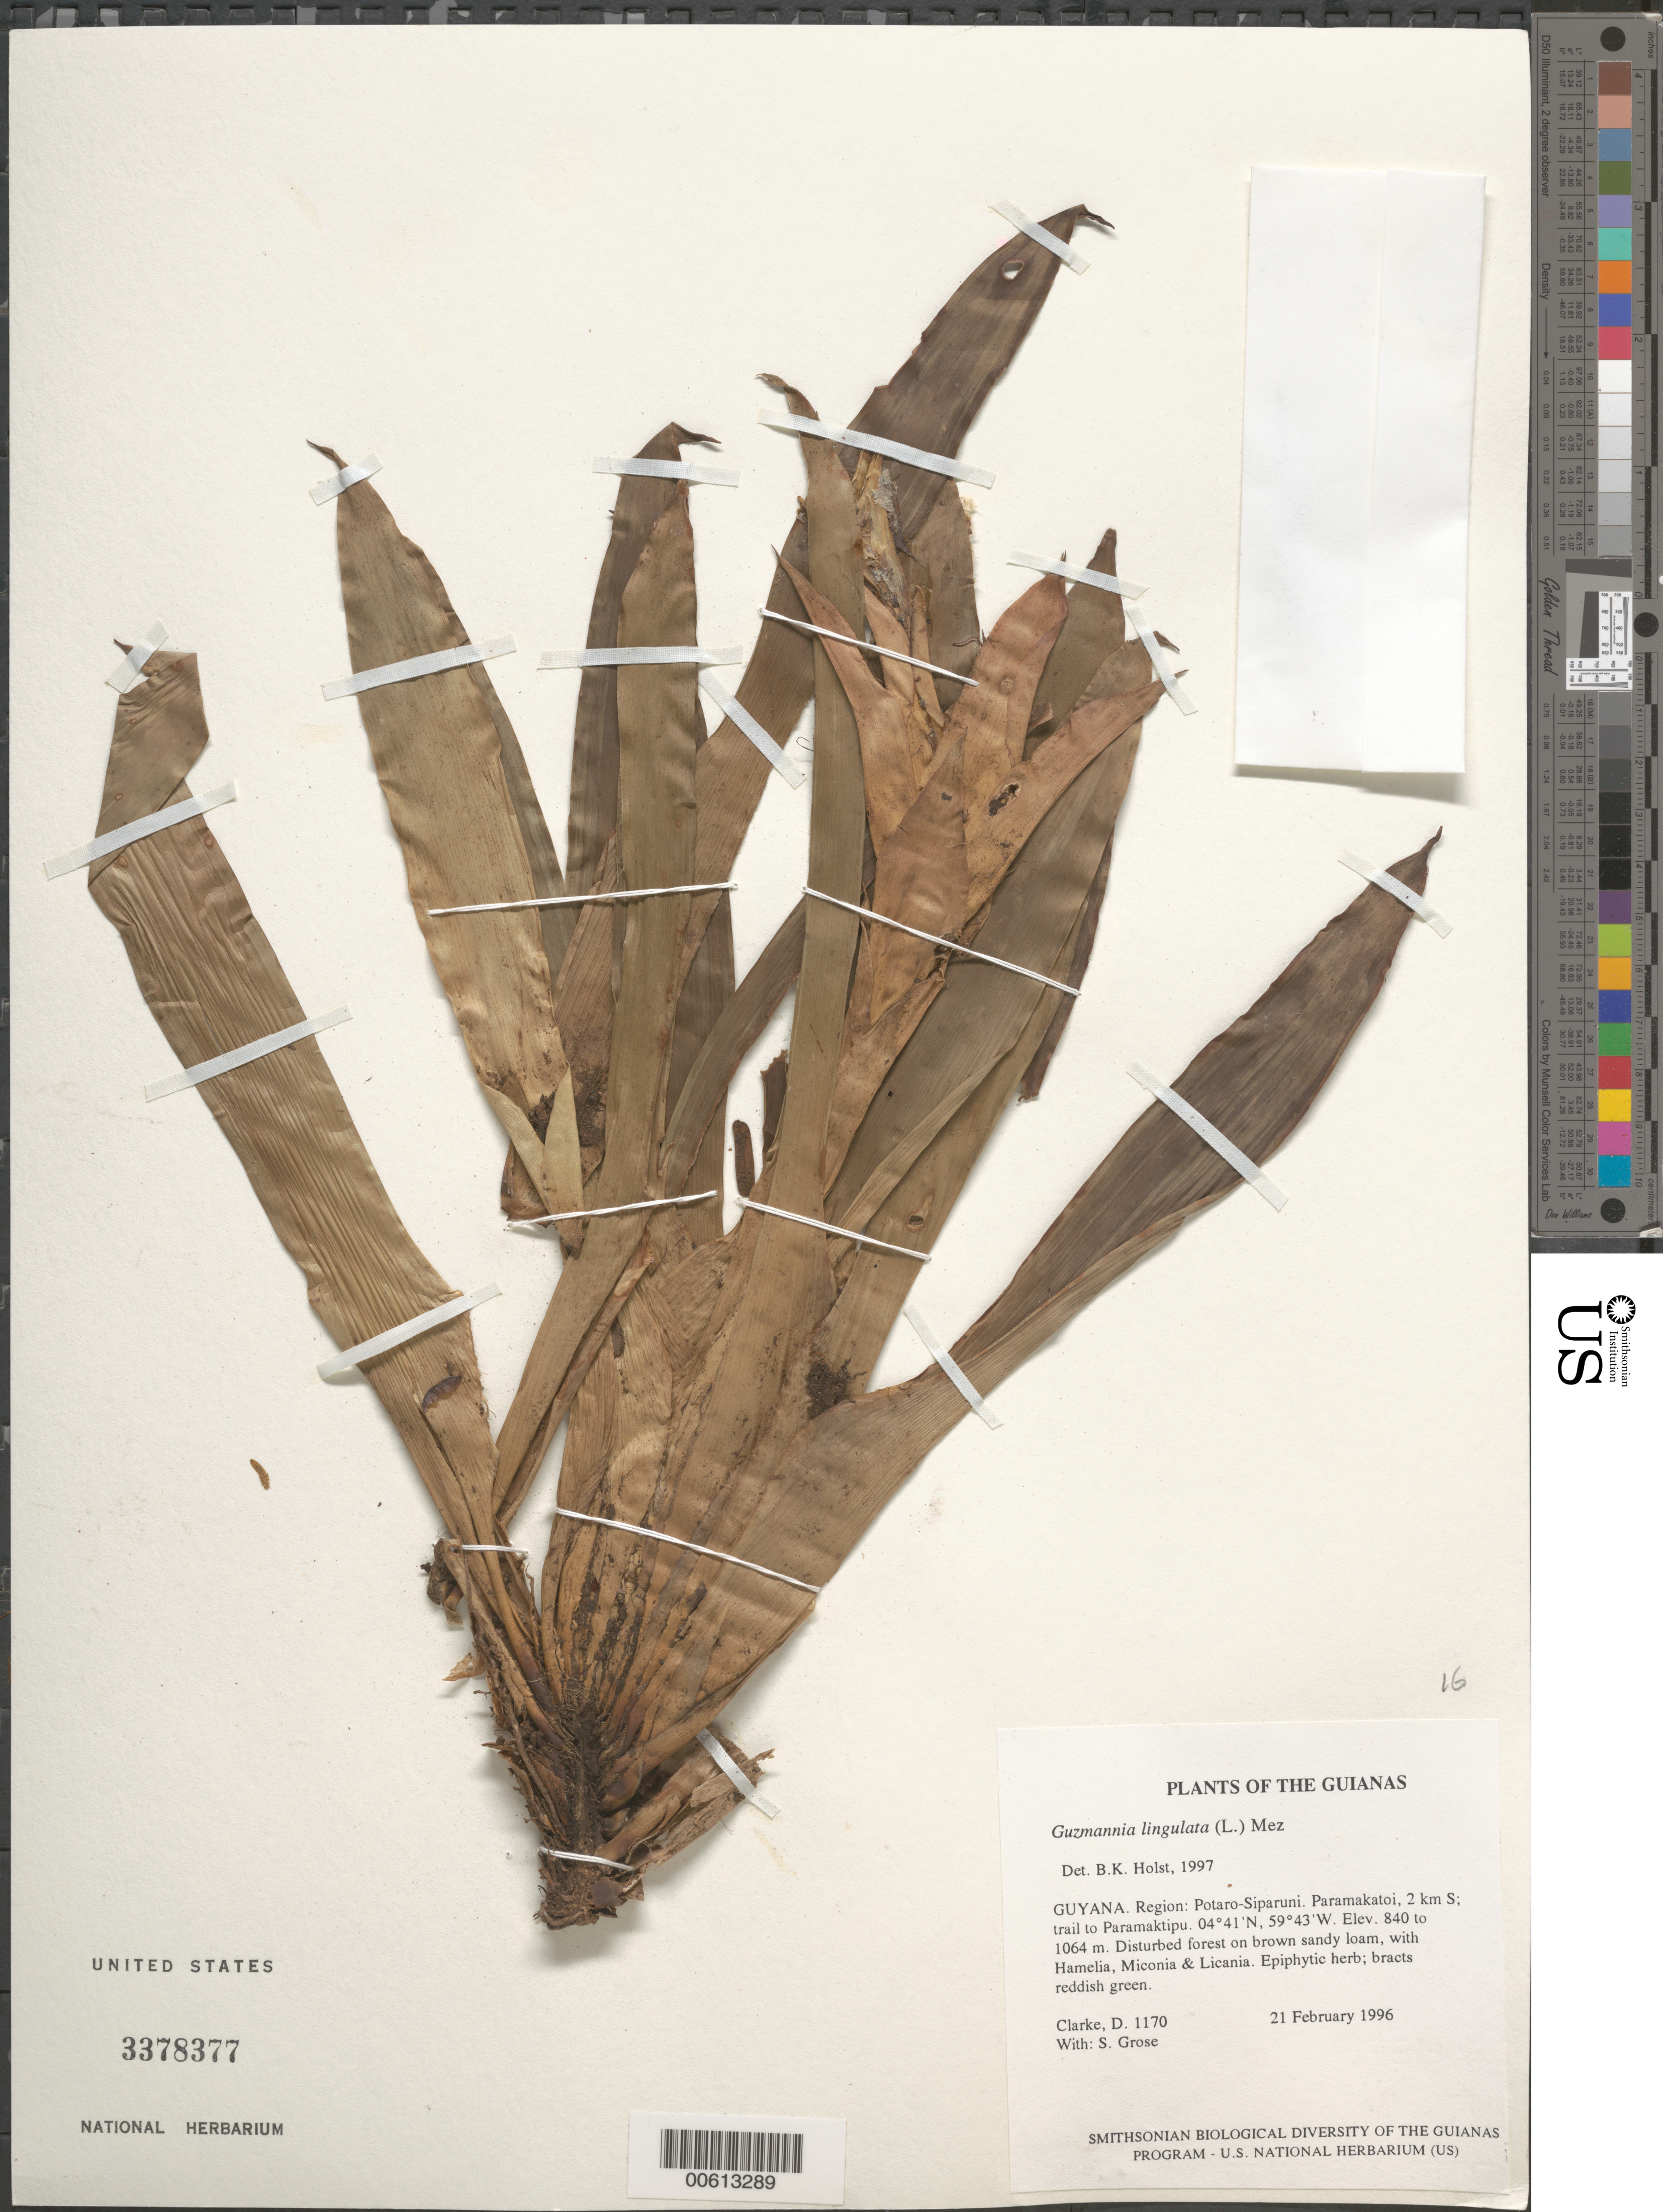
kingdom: Plantae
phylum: Tracheophyta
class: Liliopsida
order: Poales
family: Bromeliaceae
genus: Guzmania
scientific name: Guzmania lingulata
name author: (L.) Mez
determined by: Holst, Bruce K.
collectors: H. D. Clarke & S. Grose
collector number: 1170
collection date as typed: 21 February 1996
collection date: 1996-02-21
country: Guyana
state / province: Potaro-Siparuni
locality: Paramakatoi, 2 km S; trail to Paramaktipu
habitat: Disturbed forest on brown sandy loam, with Hamelia, Miconia & Licania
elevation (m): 840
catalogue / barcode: US 3378377